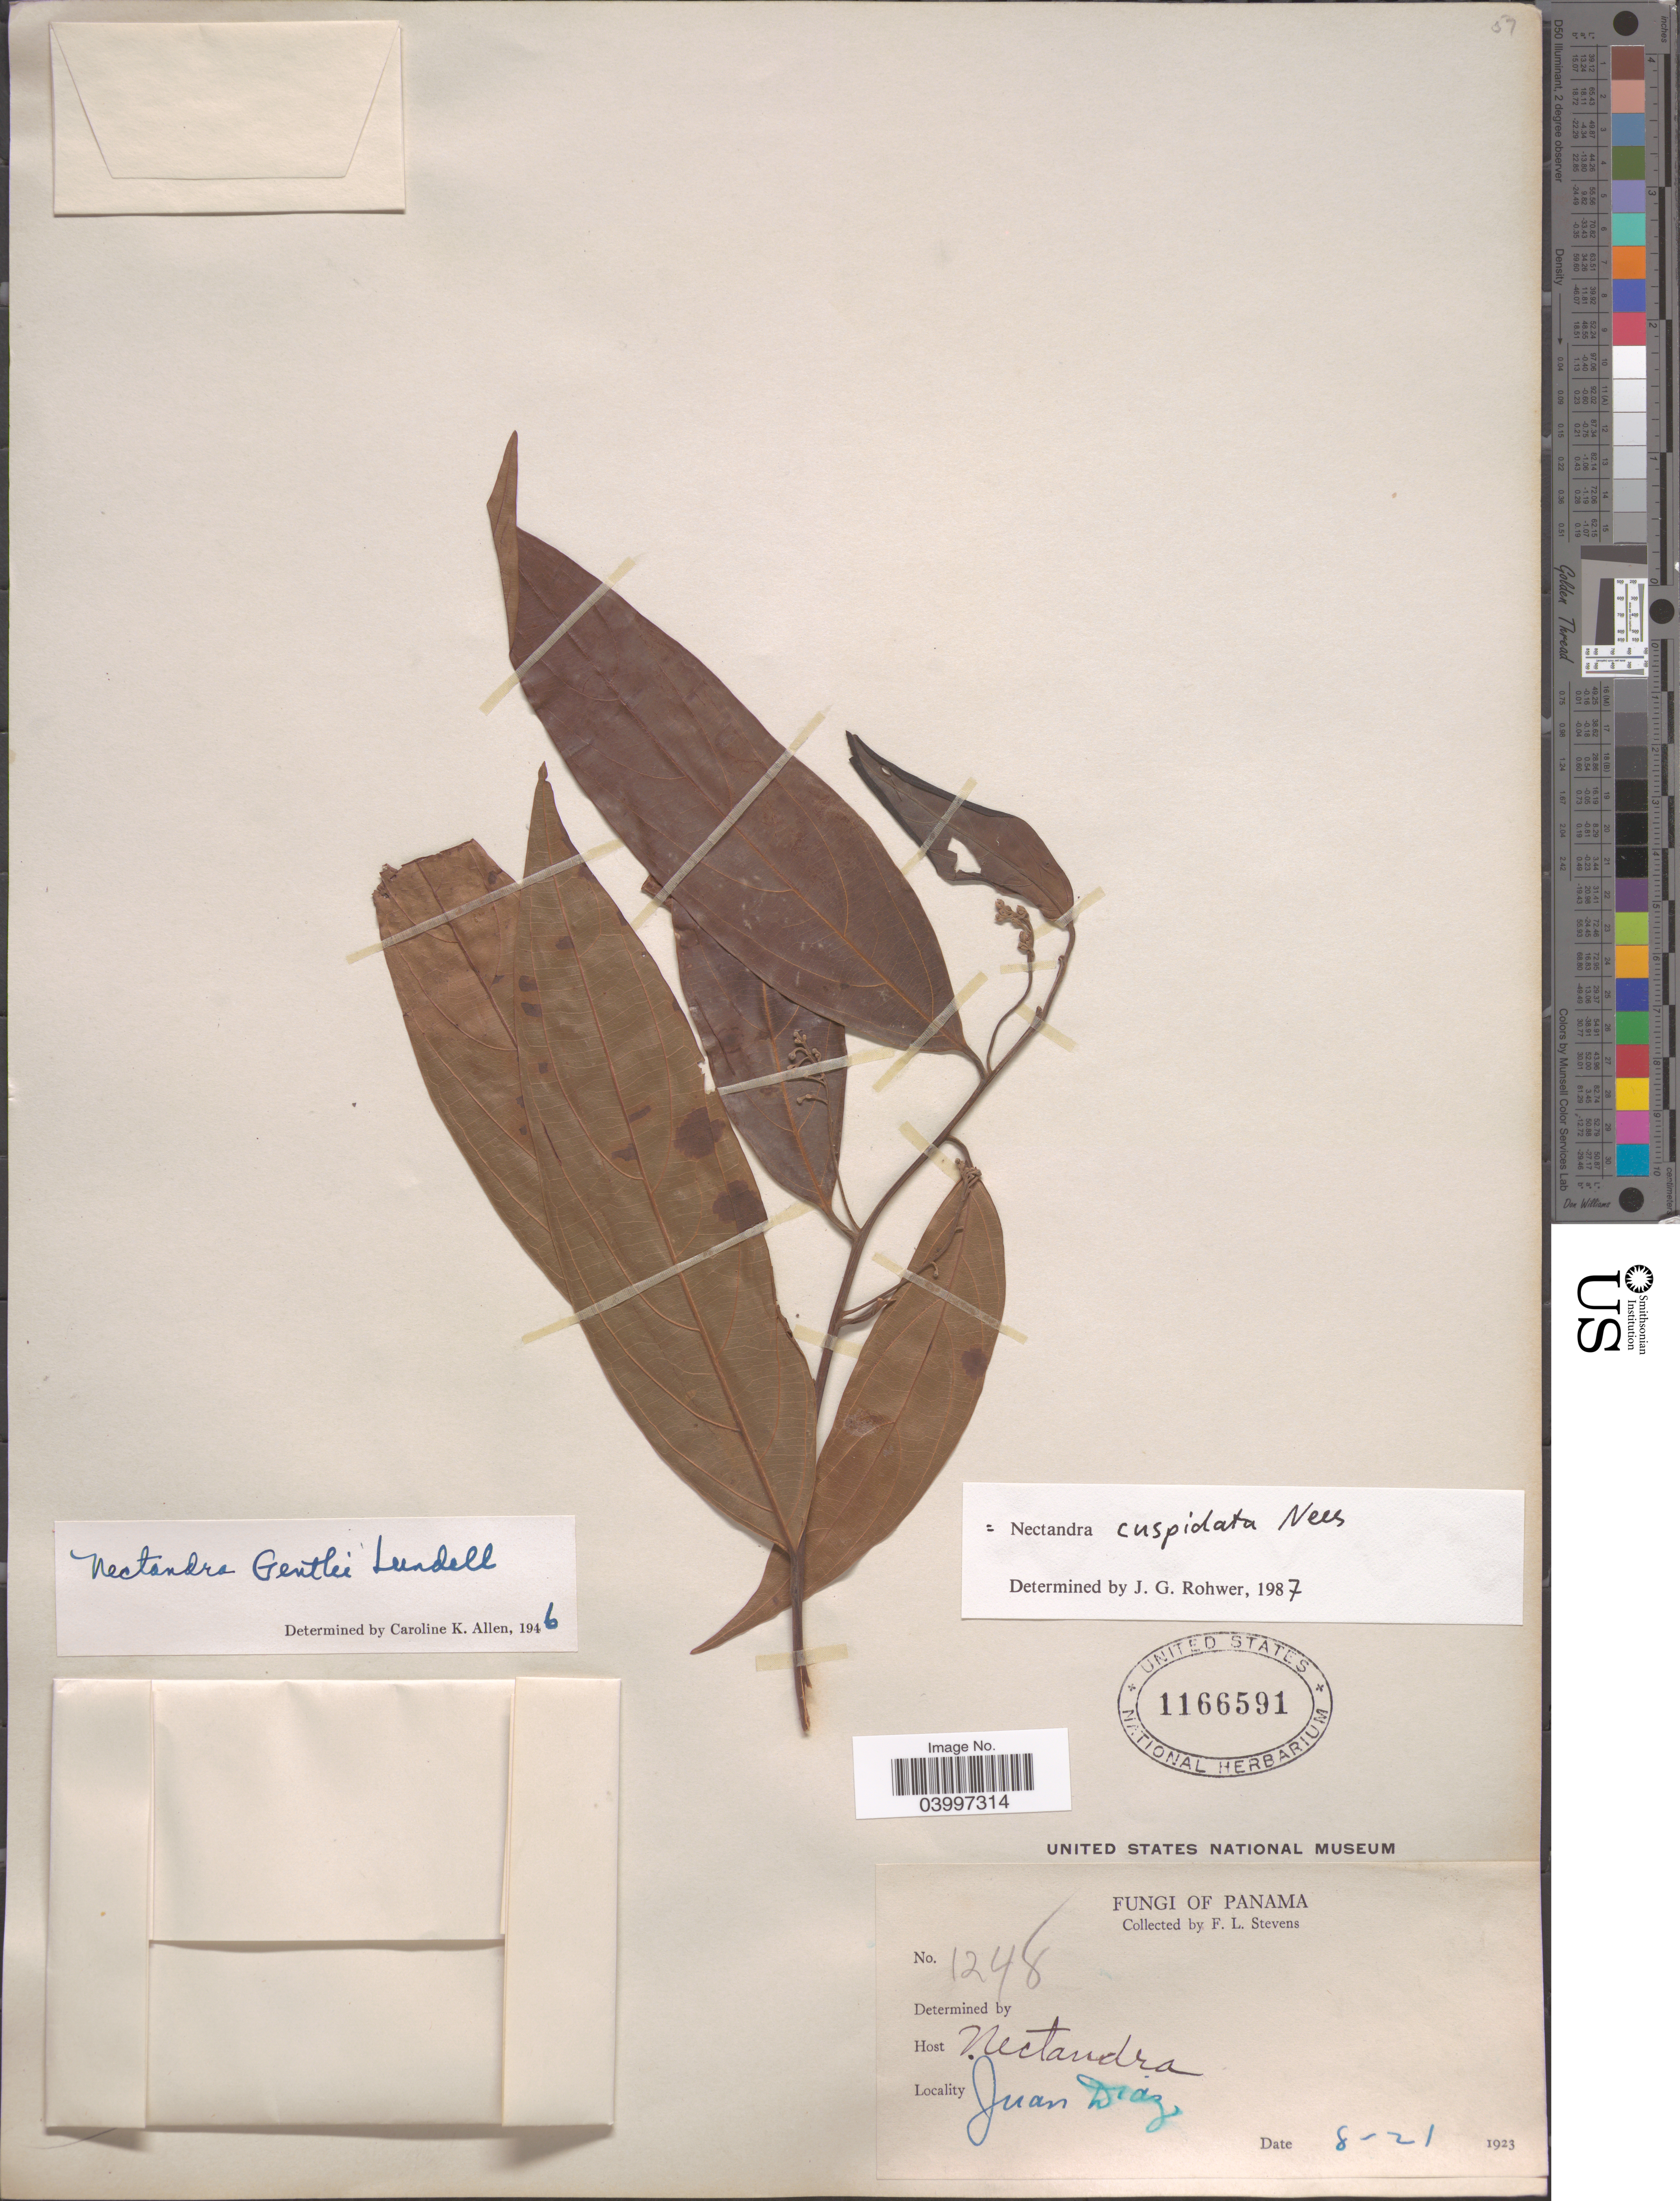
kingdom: Plantae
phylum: Tracheophyta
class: Magnoliopsida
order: Laurales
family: Lauraceae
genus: Nectandra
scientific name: Nectandra cuspidata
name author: Nees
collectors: F. L. Stevens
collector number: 1248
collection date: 1923-08-21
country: Panama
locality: Juan Diaz.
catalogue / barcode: US 1166591